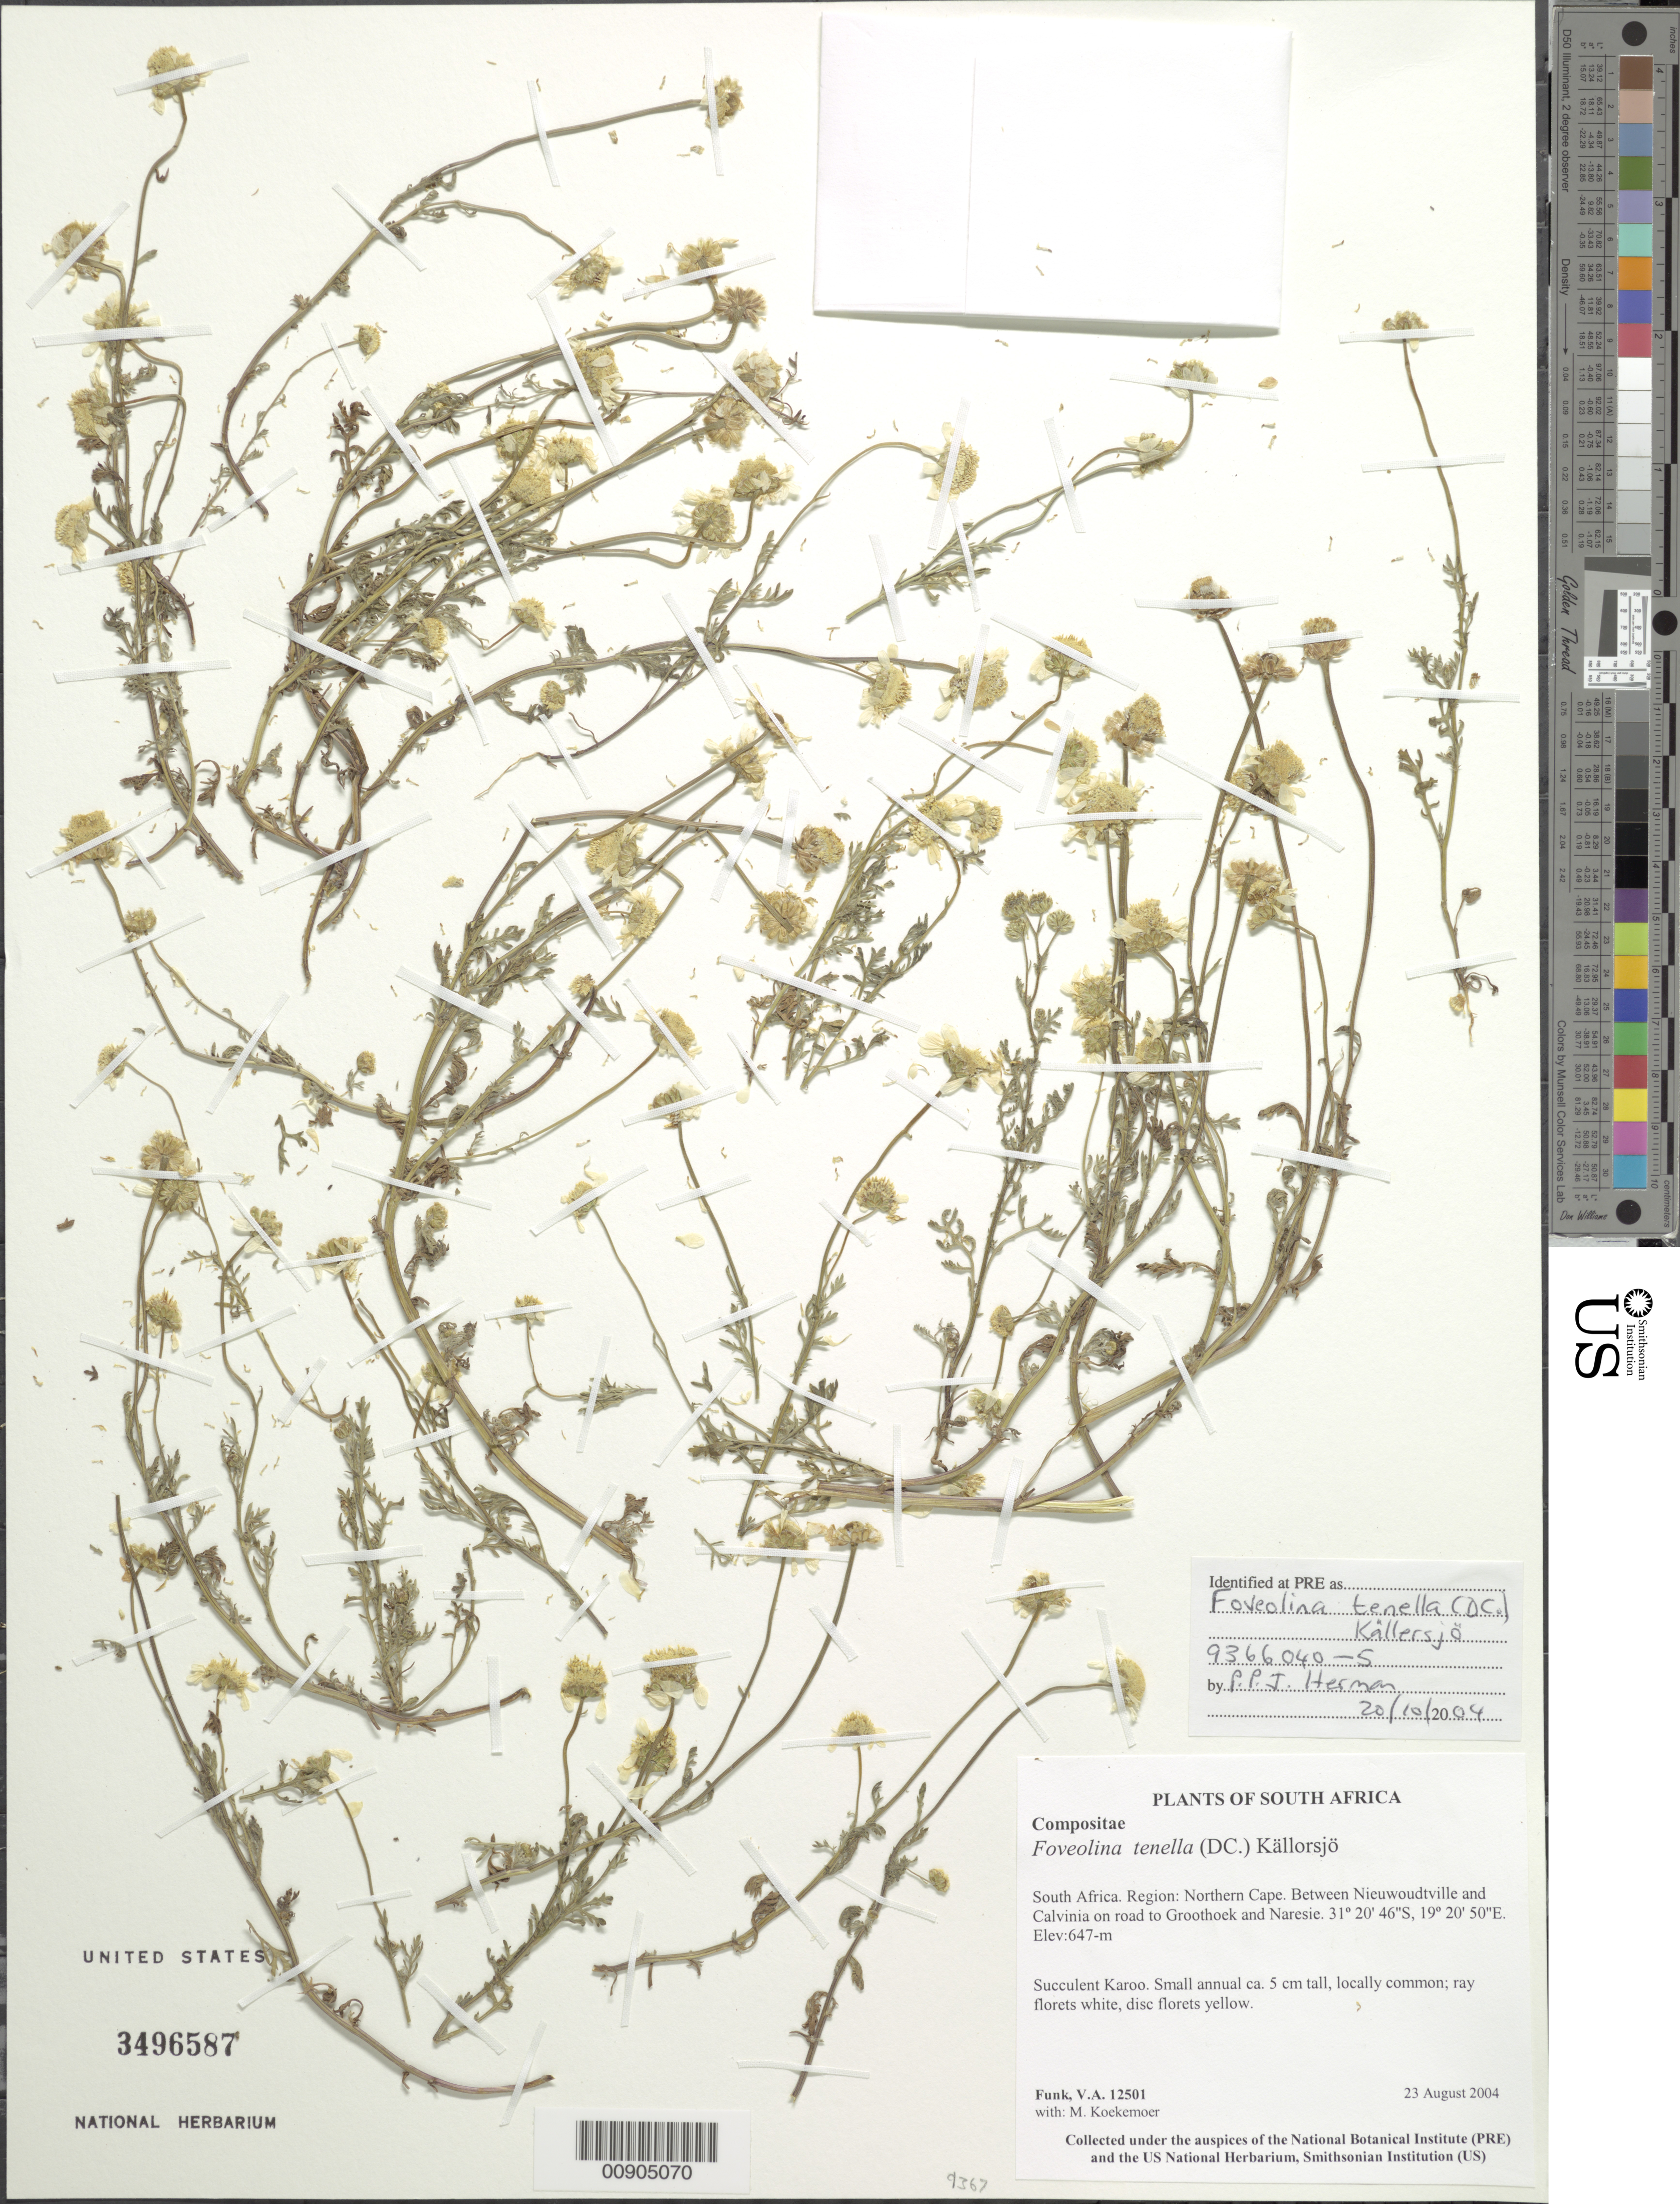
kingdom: Plantae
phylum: Tracheophyta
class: Magnoliopsida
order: Asterales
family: Asteraceae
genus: Foveolina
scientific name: Foveolina tenella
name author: (DC.) Källersjö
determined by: Herman, P. P. J.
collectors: V. Funk & M. Koekemoer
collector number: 12501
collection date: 2004-08-23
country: South Africa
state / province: Northern Cape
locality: between Nieuwoudtville and Calvinia, on road to Groothoek and Naresie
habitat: Succulent karoo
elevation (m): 647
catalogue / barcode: US 3496587